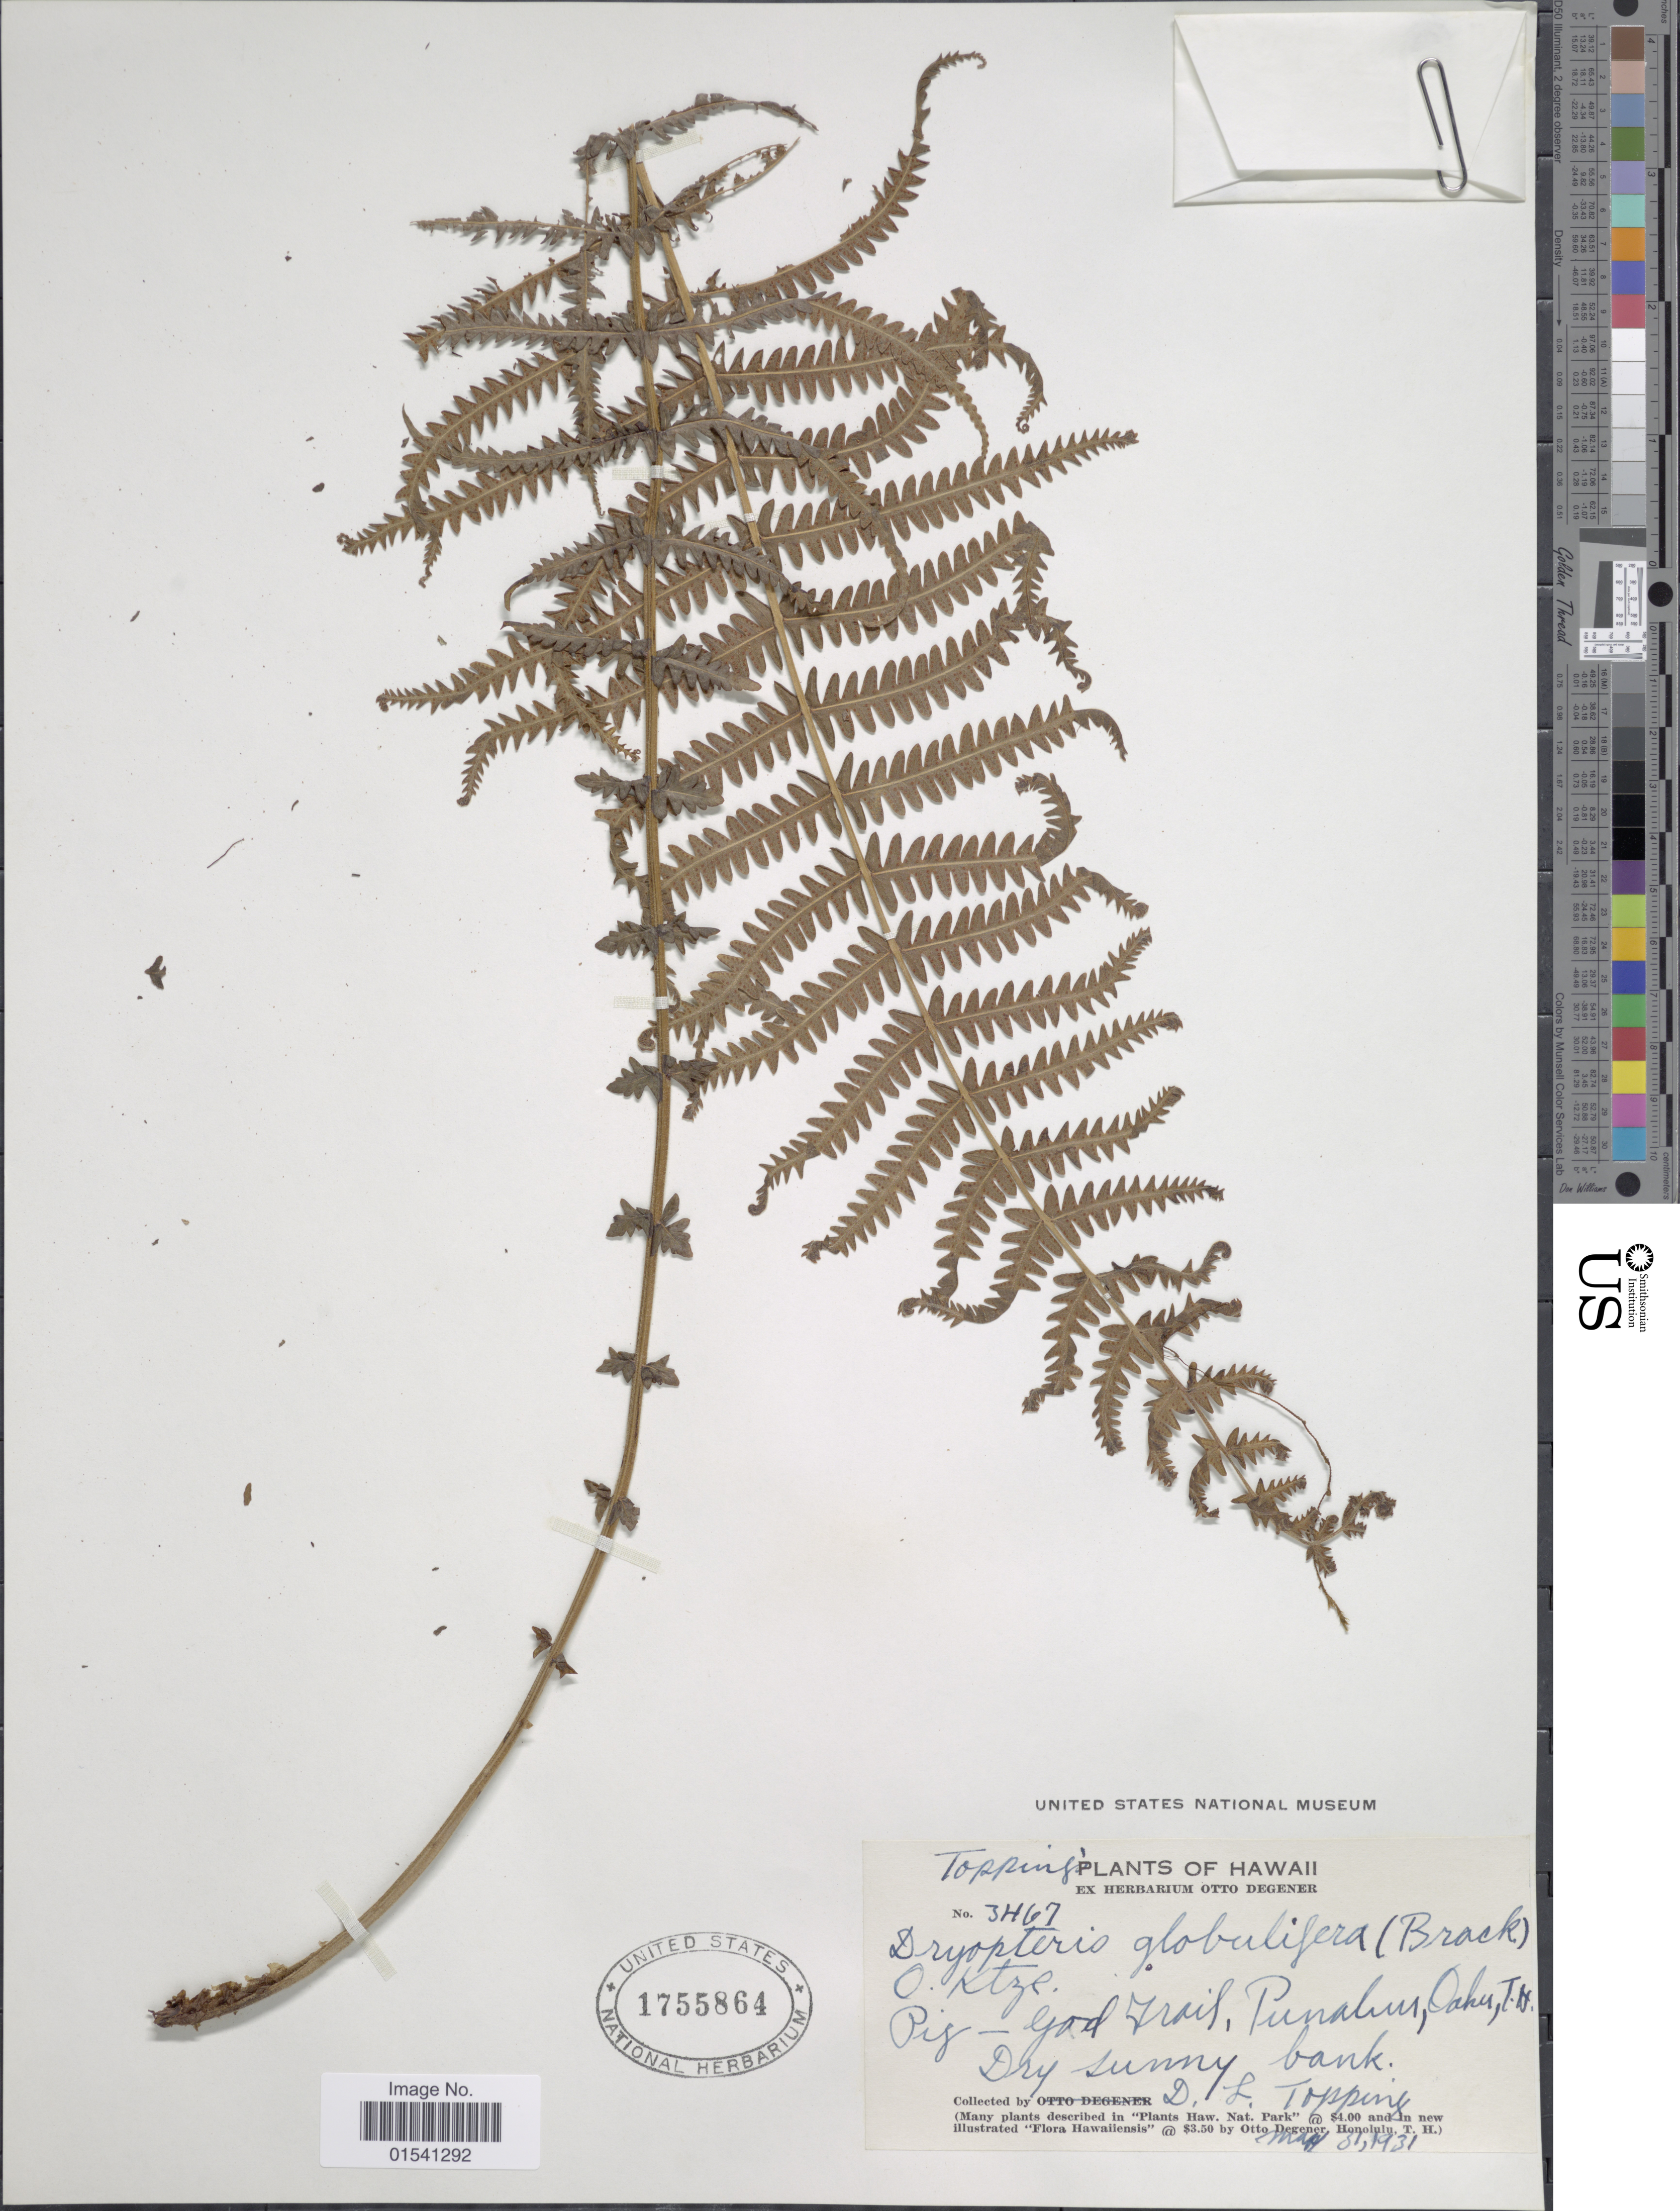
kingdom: Plantae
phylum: Tracheophyta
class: Polypodiopsida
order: Polypodiales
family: Thelypteridaceae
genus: Amauropelta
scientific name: Amauropelta globulifera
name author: (Brack.) Holttum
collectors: D. L. Topping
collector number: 3467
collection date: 1931-05-31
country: United States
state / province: Hawaii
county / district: Honolulu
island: Oahu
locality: Pig -God Trail, Punalum, Oahu, T.H.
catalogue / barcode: US 1755864